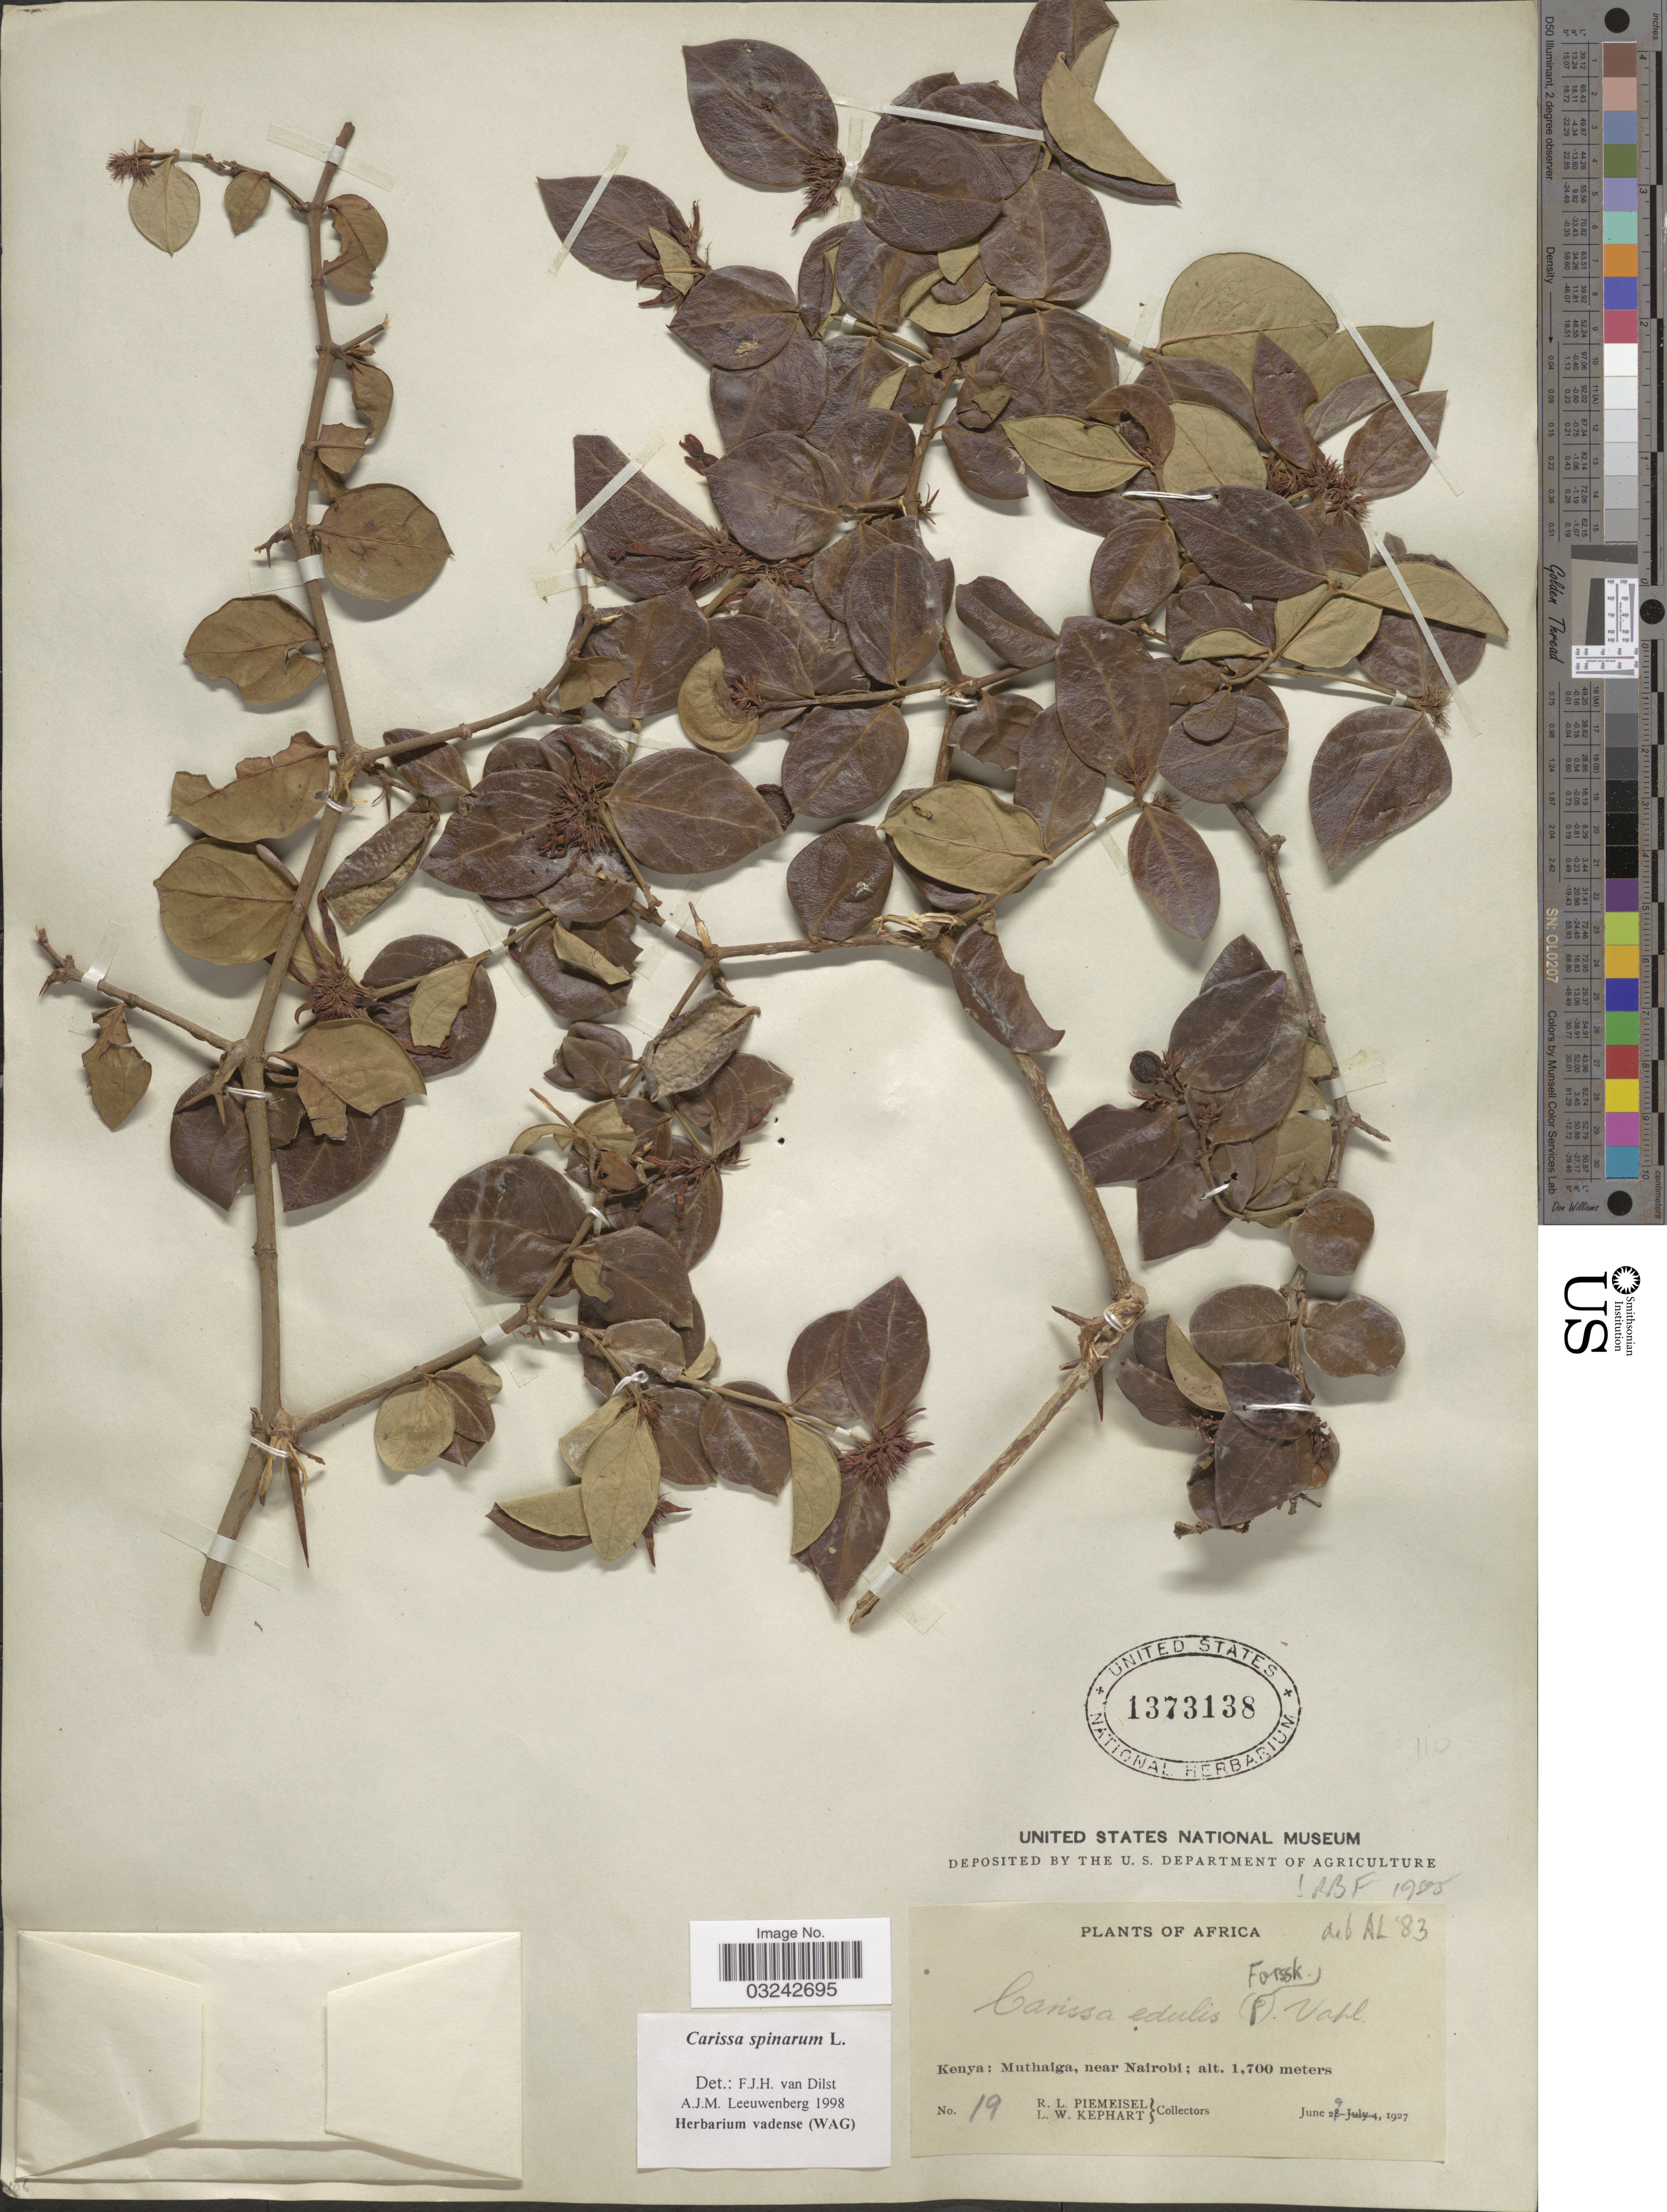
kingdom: Plantae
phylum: Tracheophyta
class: Magnoliopsida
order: Gentianales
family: Apocynaceae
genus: Carissa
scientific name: Carissa spinarum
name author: L.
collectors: R. L. Piemeisel & L. W. Kephart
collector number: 19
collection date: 1927-06-29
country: Kenya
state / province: Nairobi Area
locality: Muthaiga, near Nairobi.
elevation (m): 1700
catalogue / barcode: US 1373138